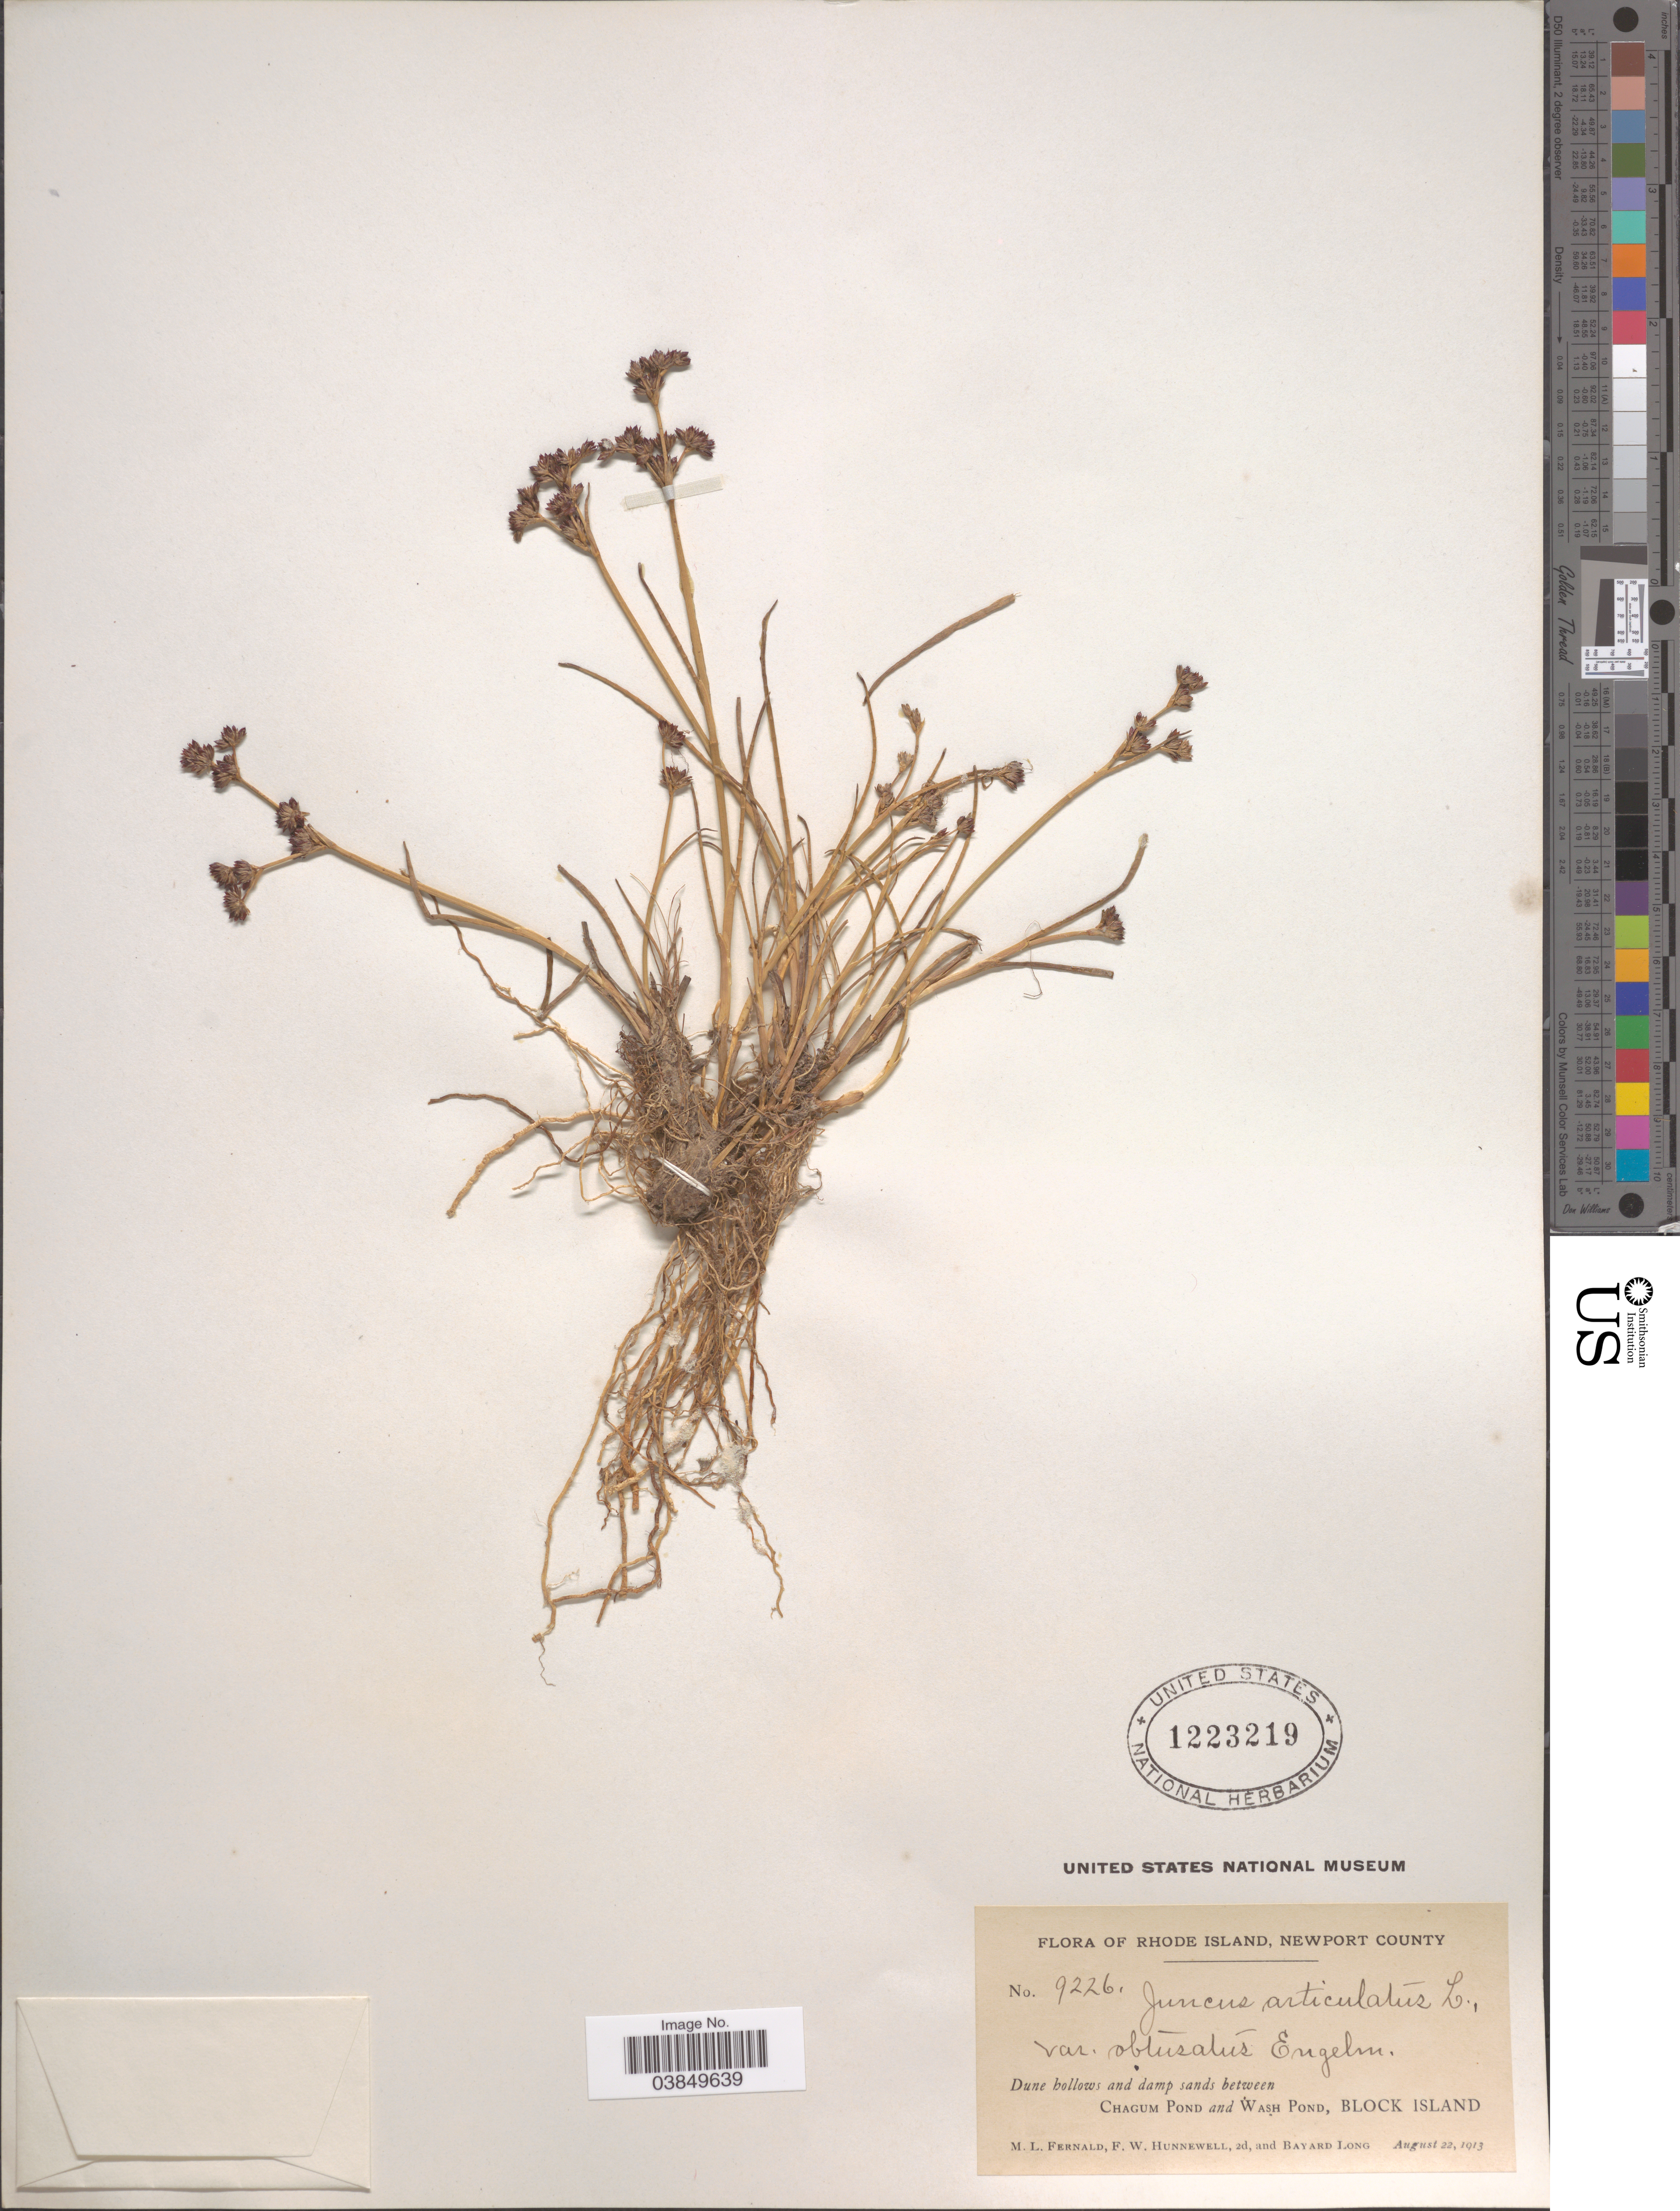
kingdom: Plantae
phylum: Tracheophyta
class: Liliopsida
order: Poales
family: Juncaceae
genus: Juncus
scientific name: Juncus articulatus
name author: L.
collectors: M. L. Fernald, F. Hunnewell & B. Long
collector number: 9226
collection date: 1913-08-22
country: United States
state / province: Rhode Island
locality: Newport County. Dune hollows and damp sands between Chagum Pond and Wash Pond, Block Island.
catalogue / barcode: US 1223219